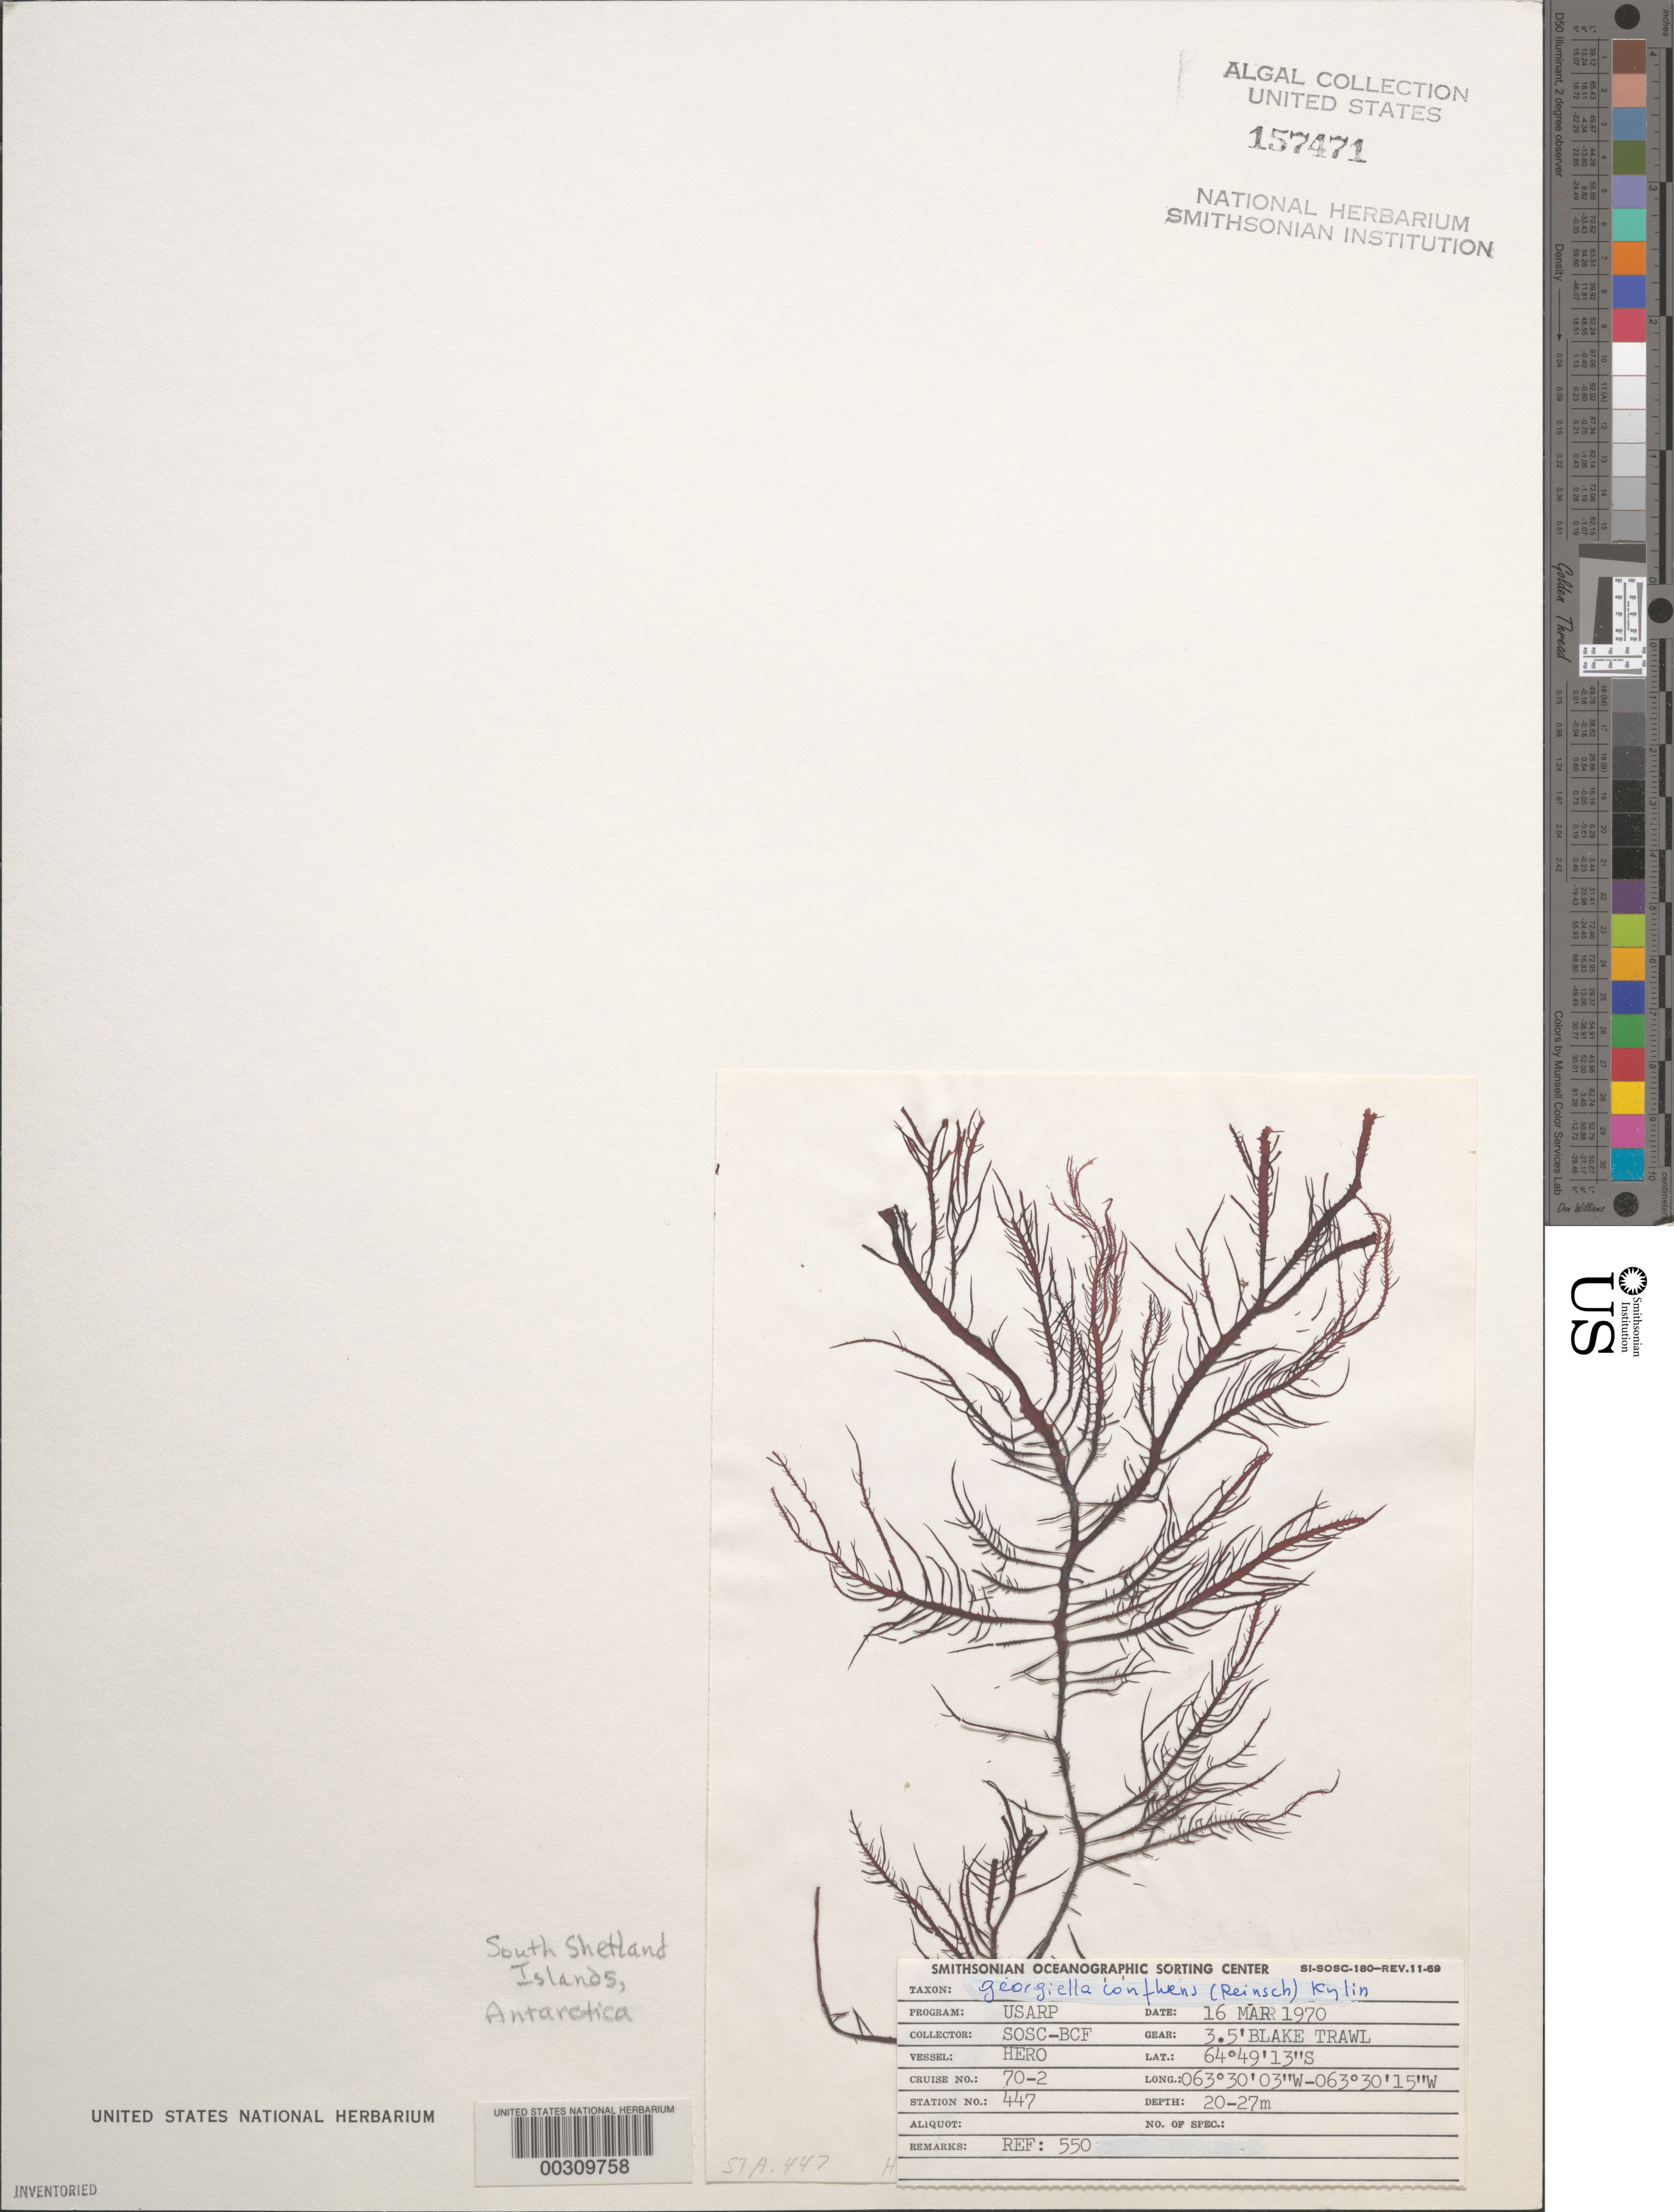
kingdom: Plantae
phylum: Rhodophyta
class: Florideophyceae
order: Ceramiales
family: Wrangeliaceae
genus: Georgiella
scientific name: Georgiella confluens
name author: (Reinsch) Kylin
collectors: SOSC-BCF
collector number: Station 447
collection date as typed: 16 Mar 1970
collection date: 1970-03-16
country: Antarctica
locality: Antarctic Peninsula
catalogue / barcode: US 157471